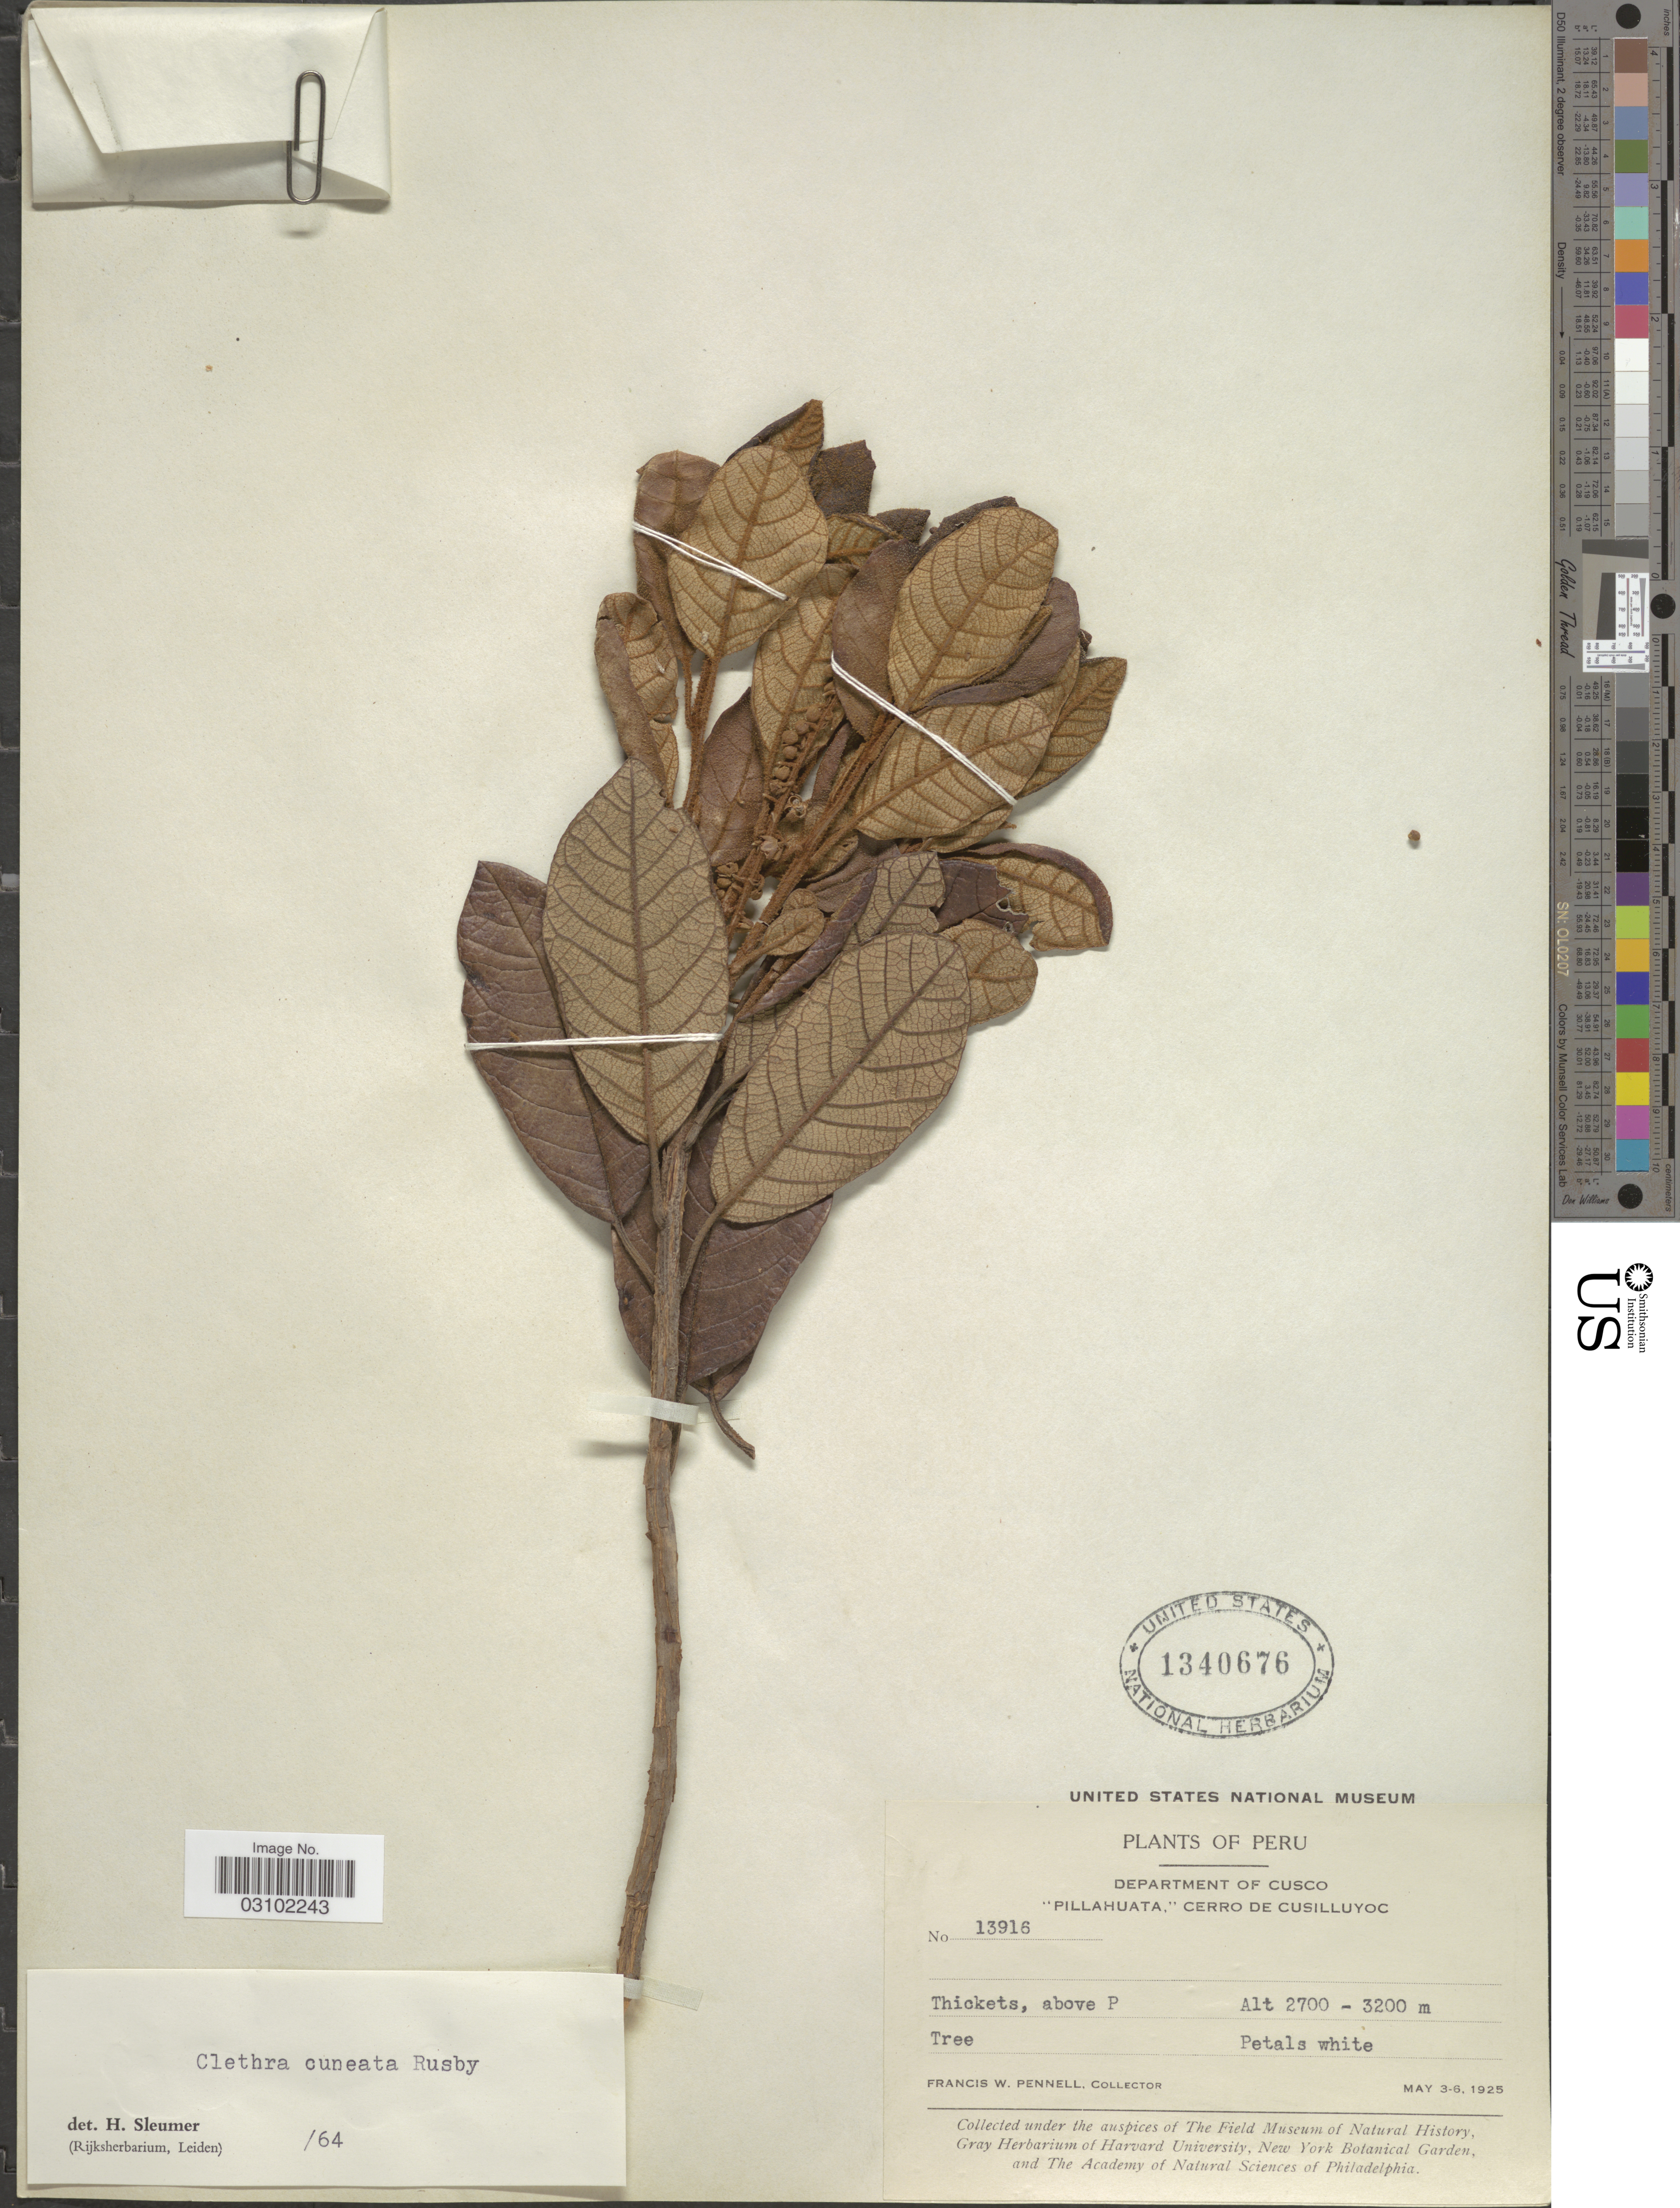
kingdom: Plantae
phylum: Tracheophyta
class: Magnoliopsida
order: Ericales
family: Clethraceae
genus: Clethra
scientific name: Clethra cuneata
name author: Rusby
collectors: F. W. Pennell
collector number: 13916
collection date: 1925-05-03/1925-05-06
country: Peru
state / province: Cusco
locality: Department of Cusco, "Pillahuata", Cerro De Cusilluyoc, above P.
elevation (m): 2700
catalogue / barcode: US 1340676